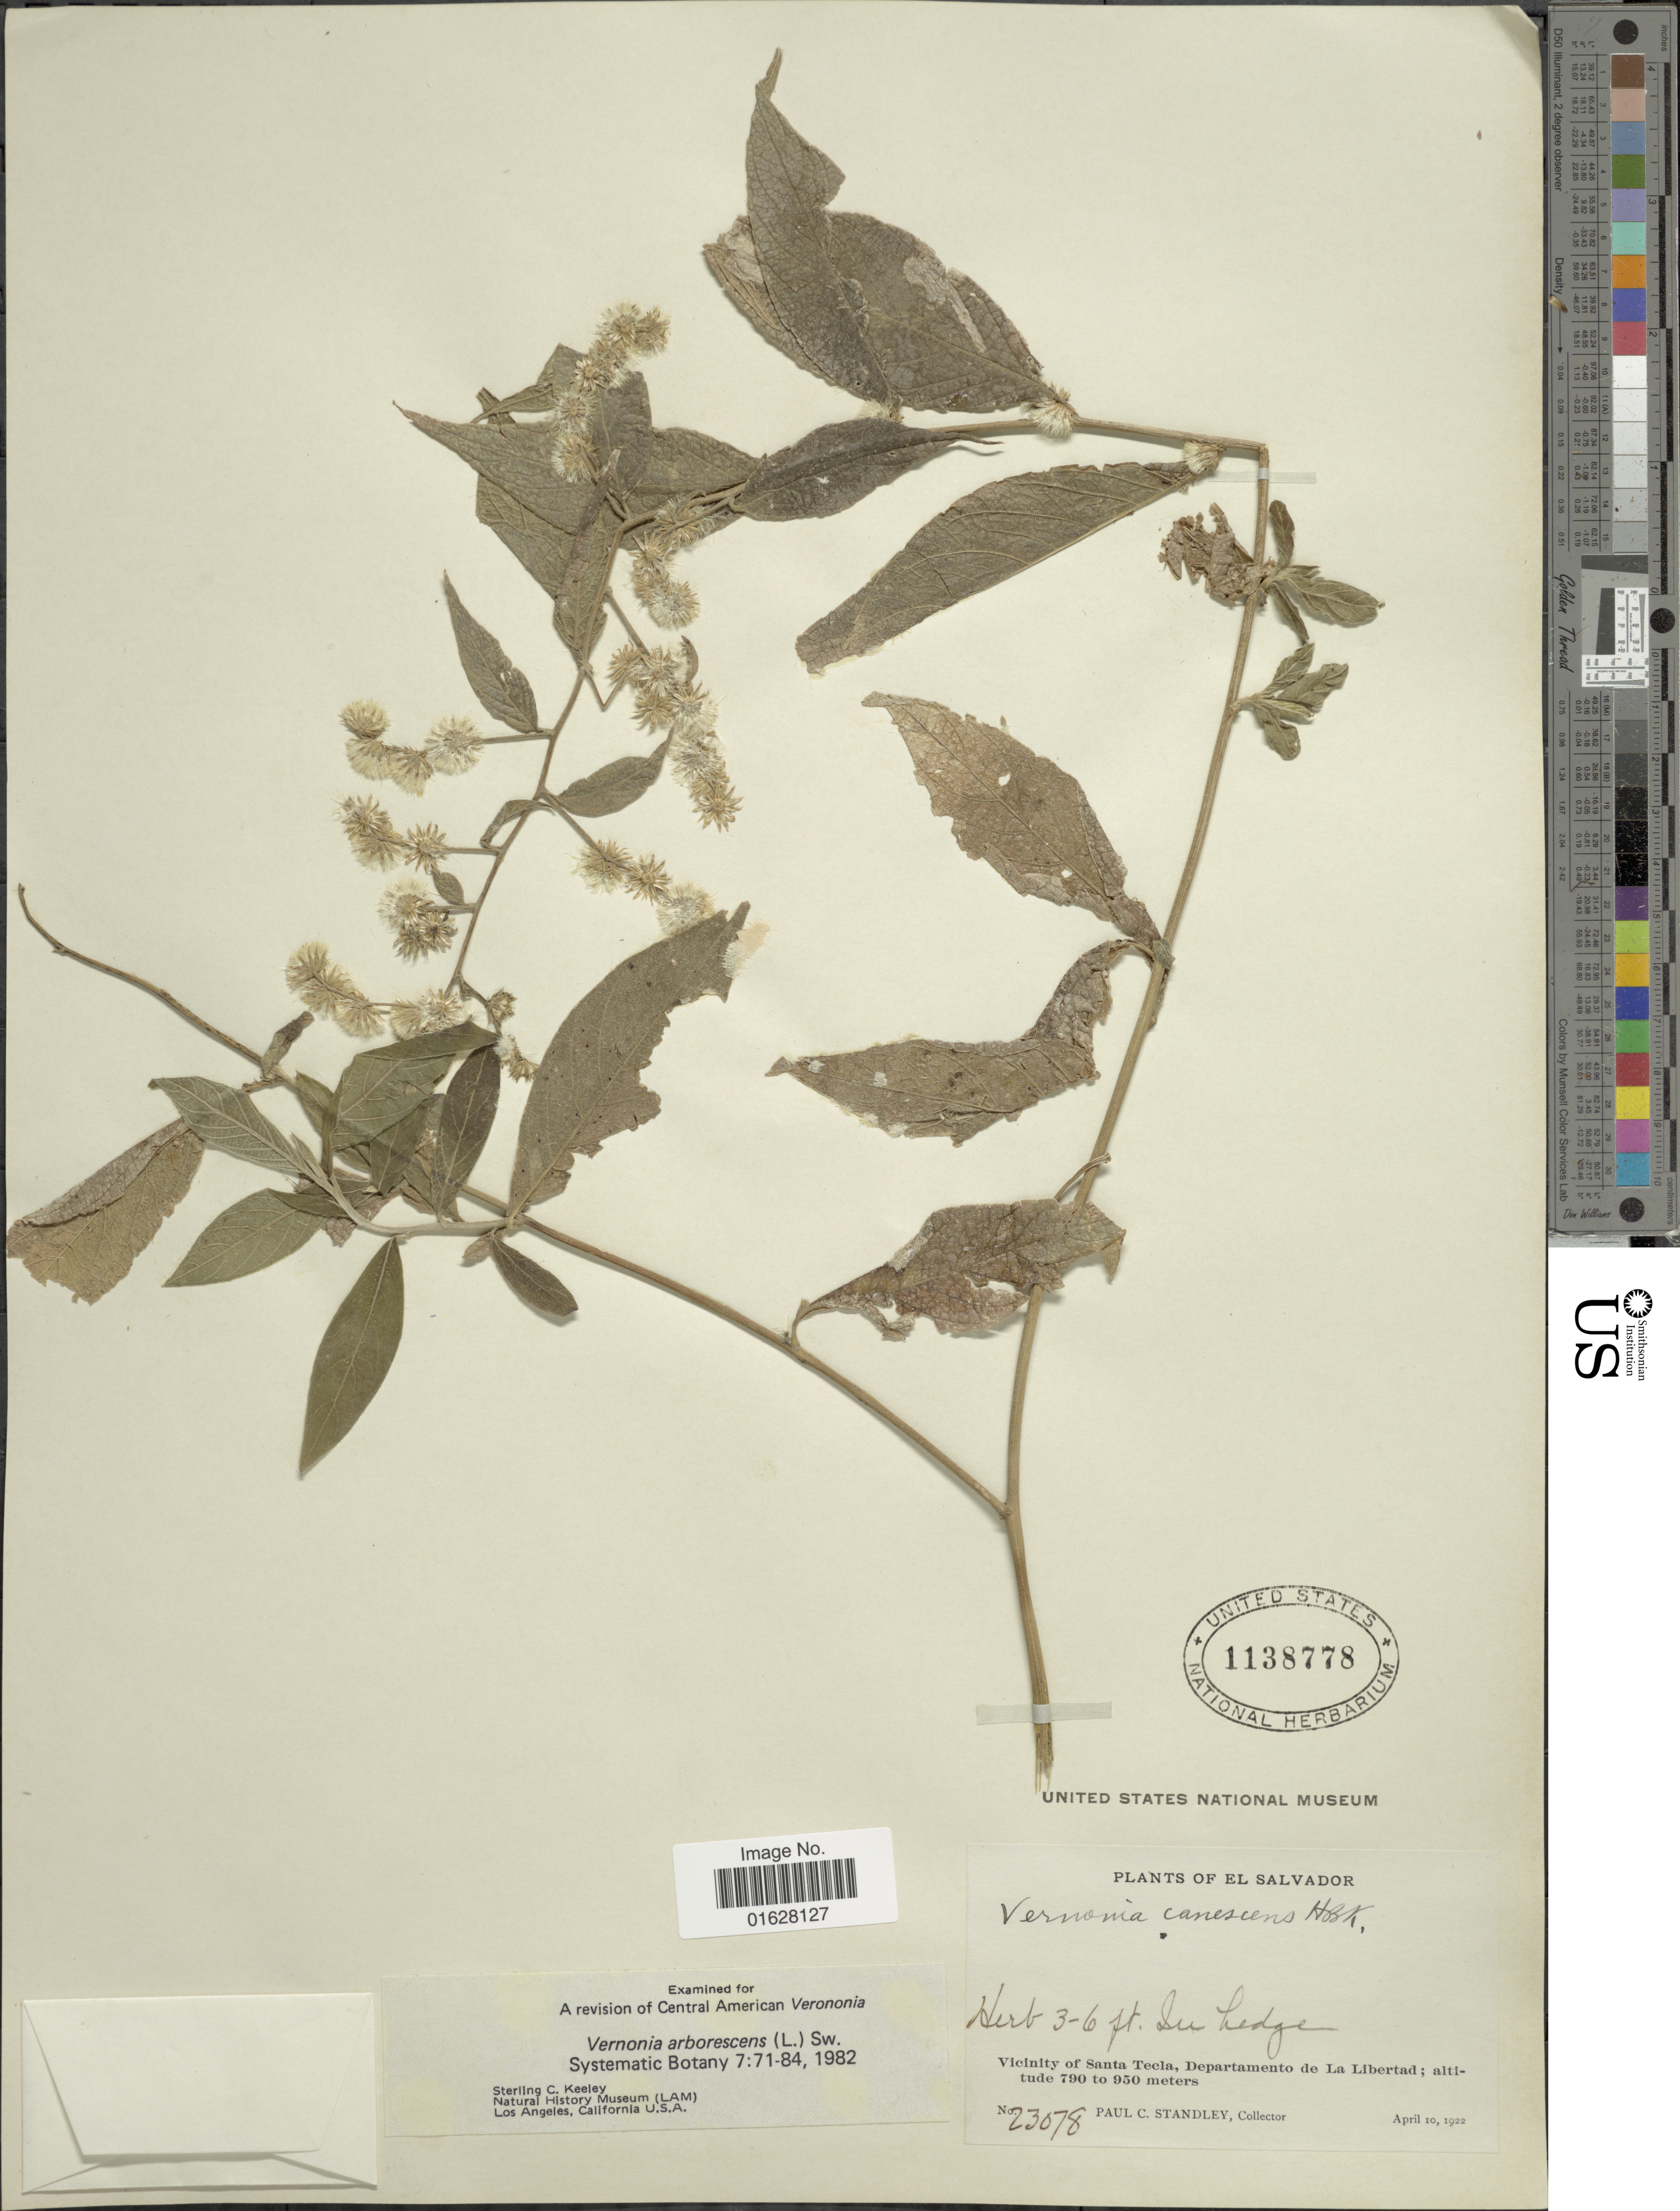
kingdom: Plantae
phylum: Tracheophyta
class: Magnoliopsida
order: Asterales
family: Asteraceae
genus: Lepidaploa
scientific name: Lepidaploa canescens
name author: (Kunth) H. Rob.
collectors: P. C. Standley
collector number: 23078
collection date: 1922-04-10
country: El Salvador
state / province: La Libertad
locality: El Salvador. Vicinity of Santa Tecla, Departamento de La Libertad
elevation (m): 790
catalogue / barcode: US 1138778